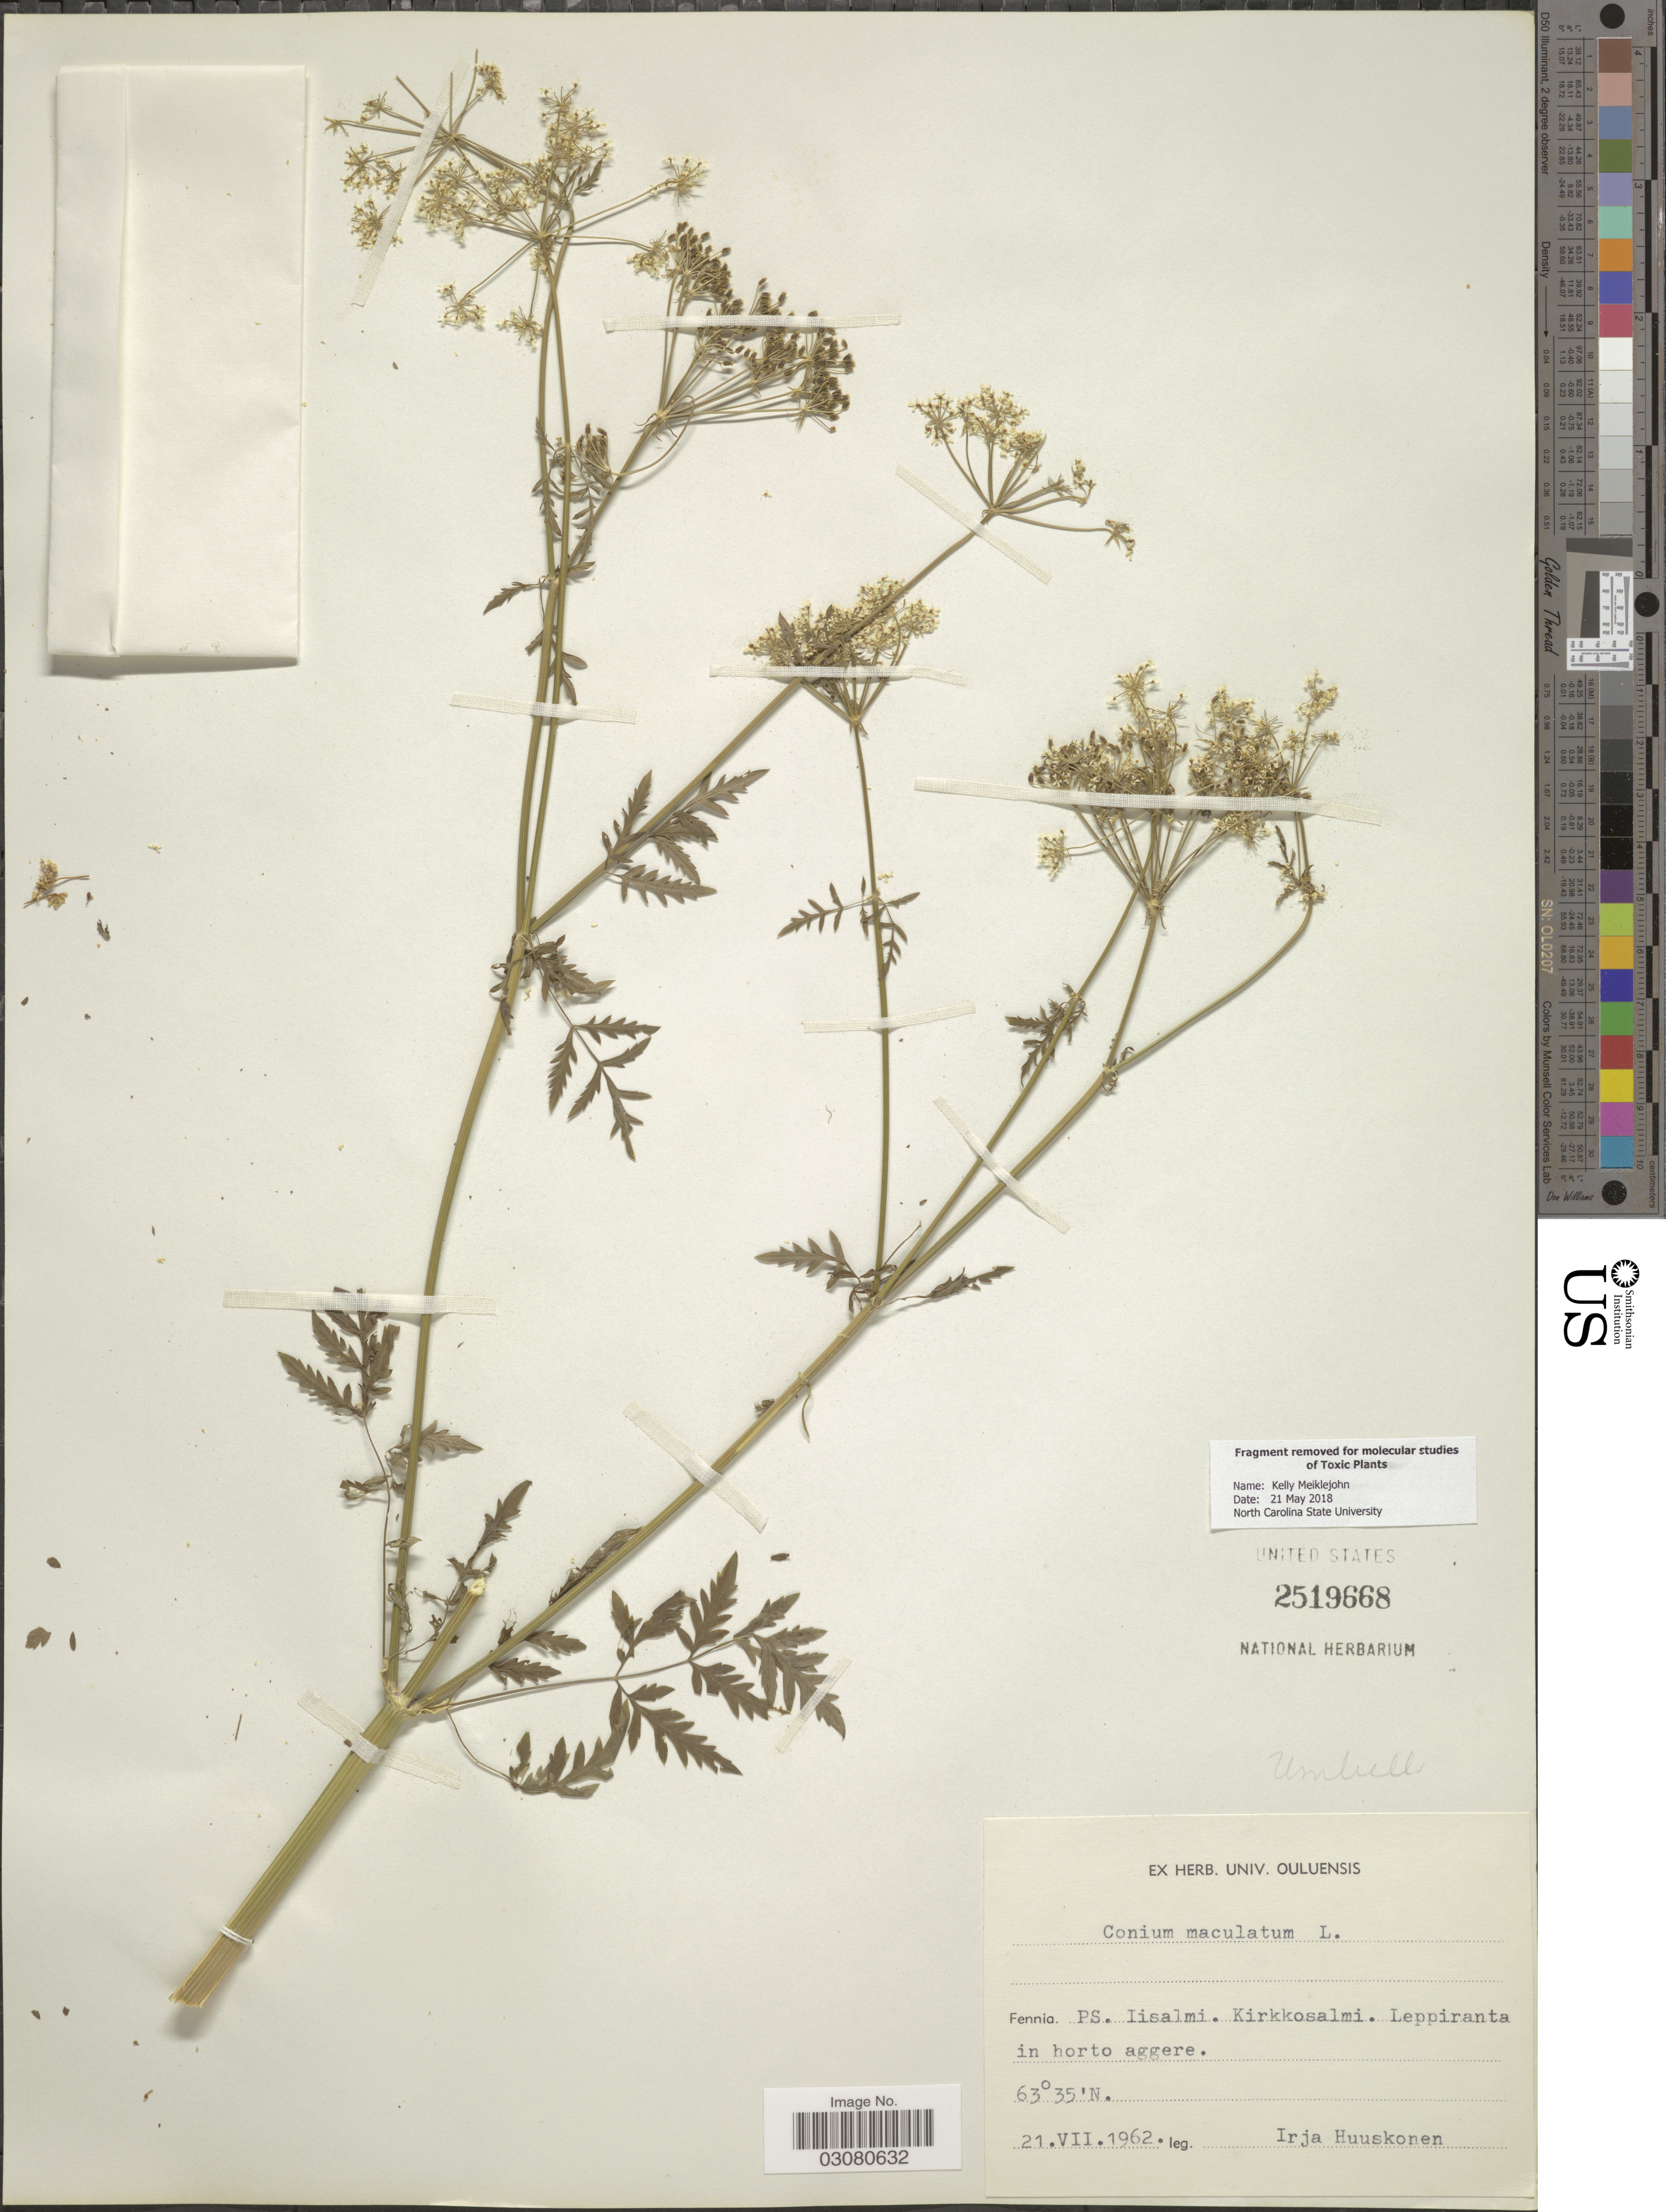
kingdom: Plantae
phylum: Tracheophyta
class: Magnoliopsida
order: Apiales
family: Apiaceae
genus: Conium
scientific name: Conium maculatum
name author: L.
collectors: I. Huuskonen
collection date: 1962-07-21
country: Finland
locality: Fennia. PS. Iisalmi. Kirkkosalmi. Leppiranta in horto aggere.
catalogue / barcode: US 2519668